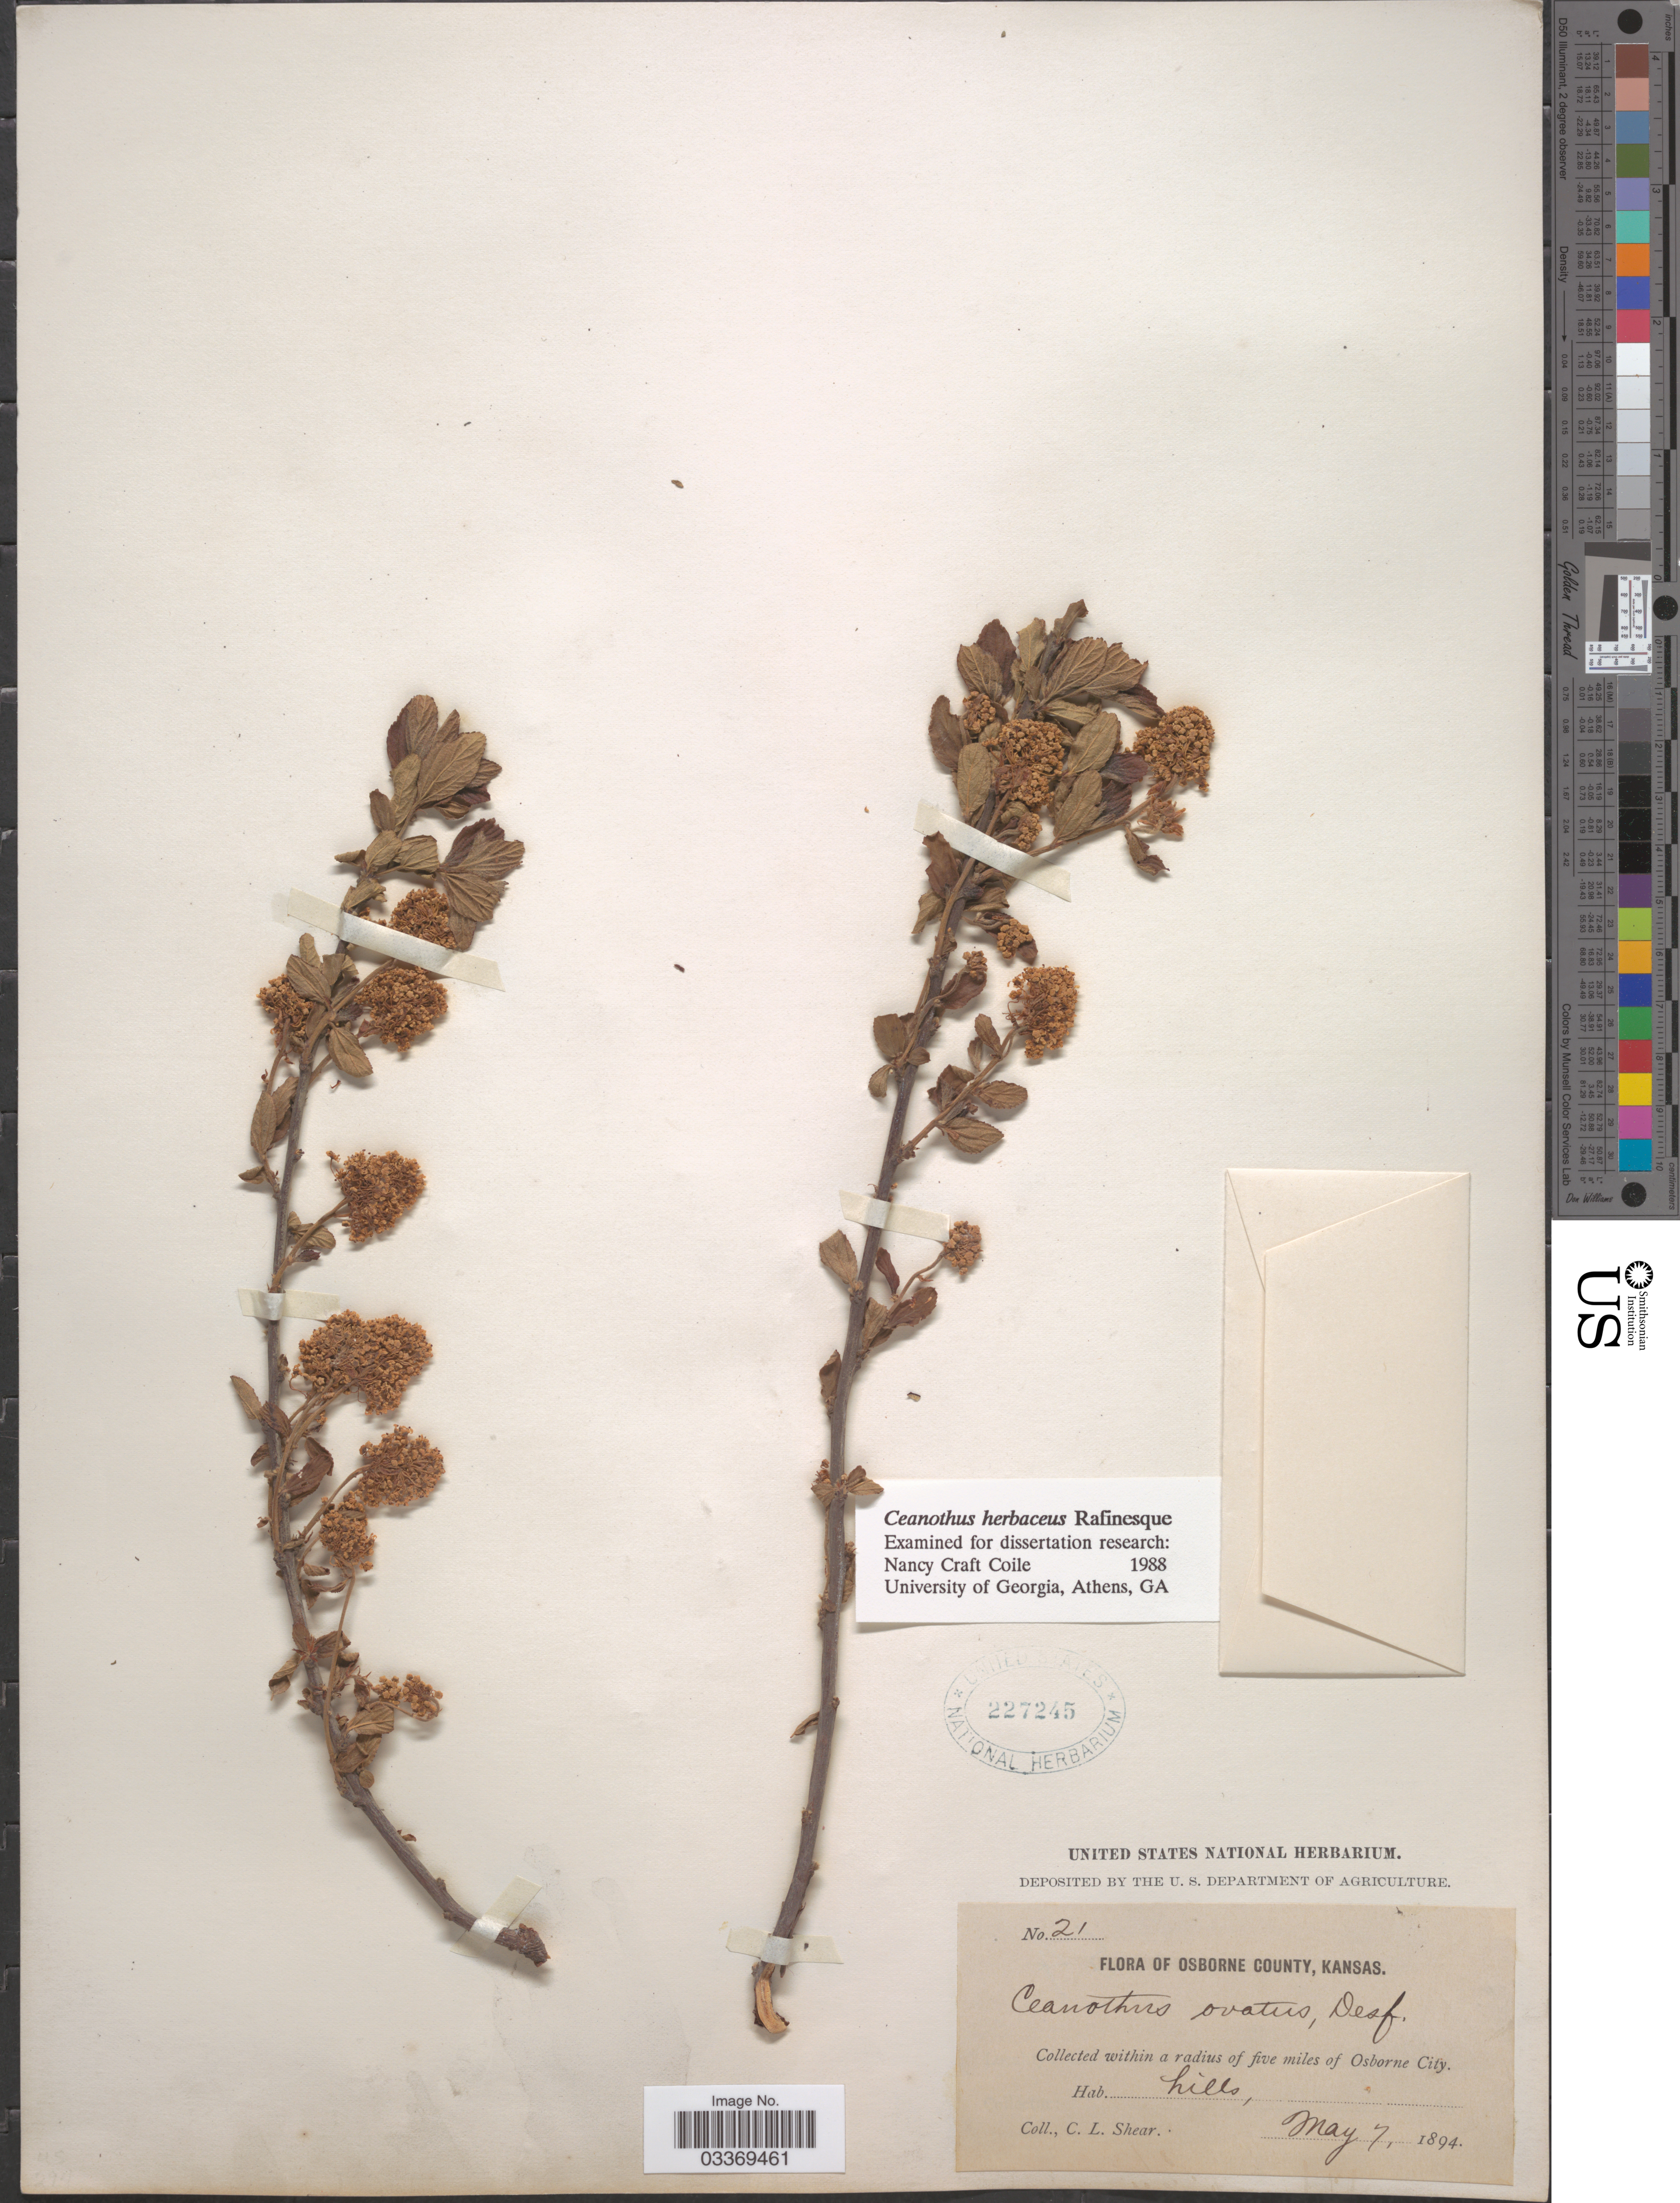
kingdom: Plantae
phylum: Tracheophyta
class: Magnoliopsida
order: Rosales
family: Rhamnaceae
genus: Ceanothus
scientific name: Ceanothus ovatus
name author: Desf.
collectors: C. L. Shear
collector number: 21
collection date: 1894-05-07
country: United States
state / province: Kansas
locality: Osborne County. Within a radius of five miles of Osborne City.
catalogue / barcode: US 227245